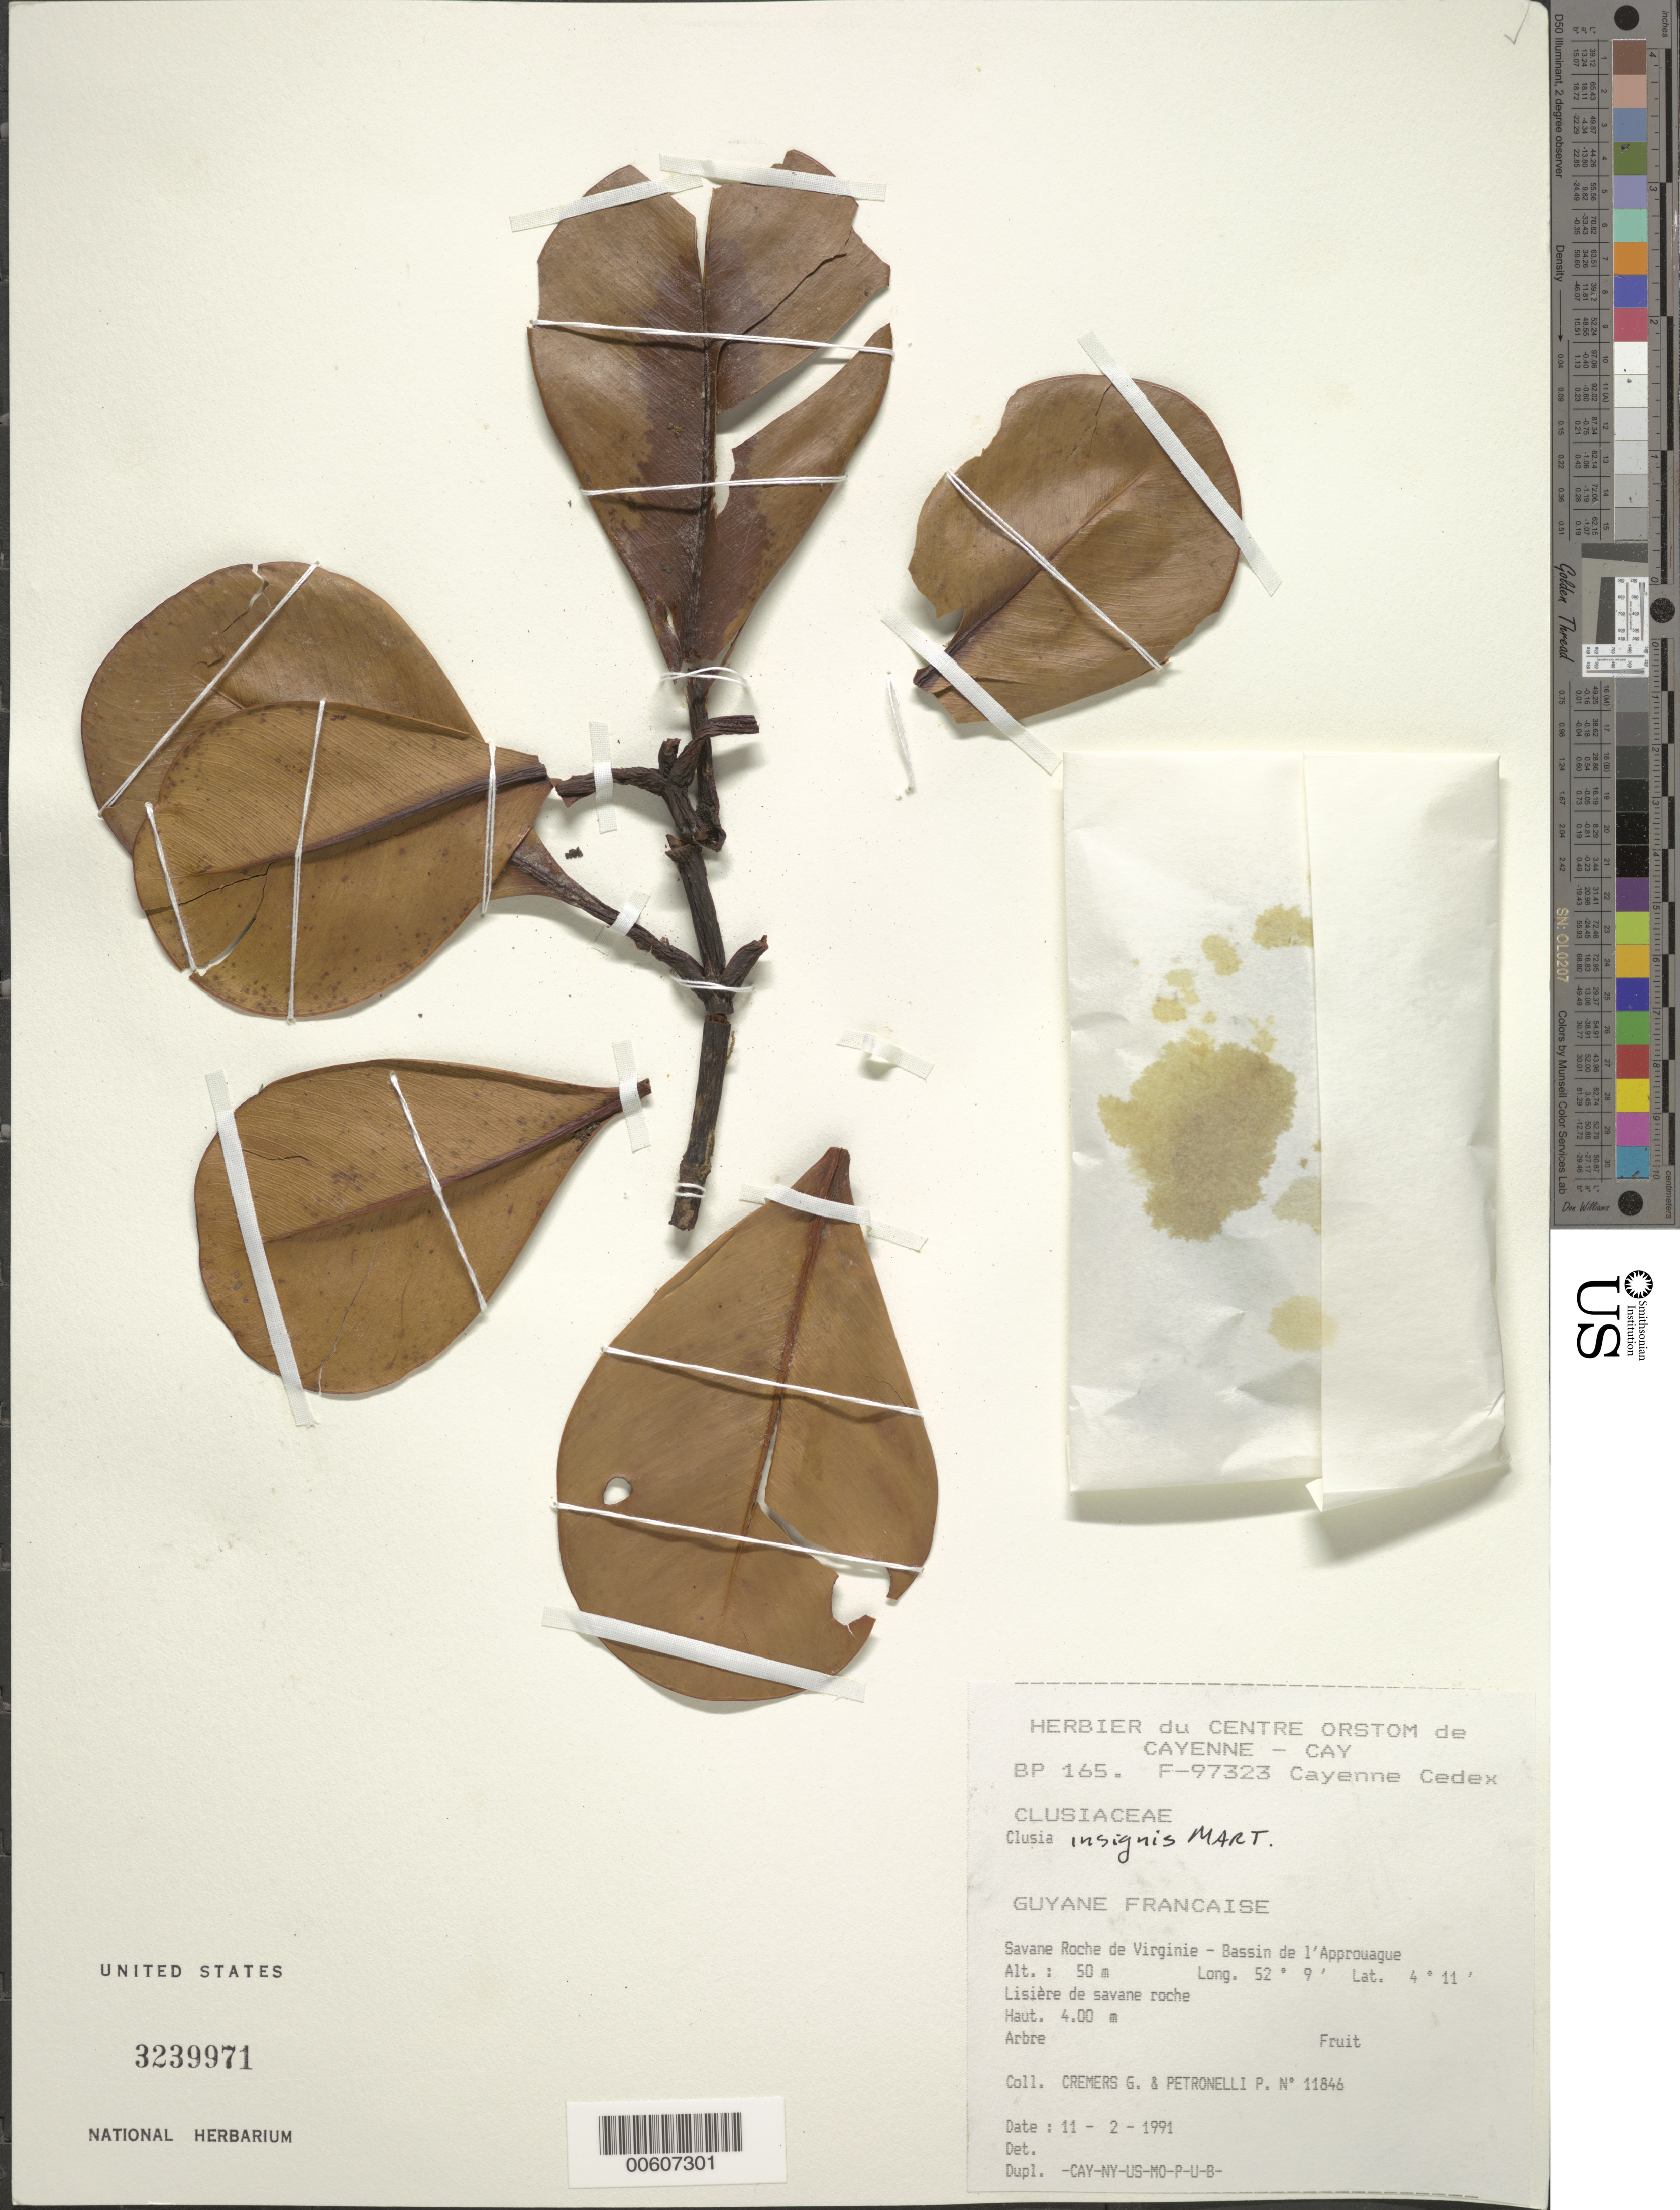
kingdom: Plantae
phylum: Tracheophyta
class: Magnoliopsida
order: Malpighiales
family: Clusiaceae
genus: Clusia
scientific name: Clusia insignis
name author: Mart.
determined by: Pipoly, J. J., III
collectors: G. Cremers & P. Petronelli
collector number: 11846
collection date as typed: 11-Feb-91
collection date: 1991-02-11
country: French Guiana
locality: Savane Roche de Virginie, Bassin de l'Approuague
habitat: Lisiere de savane roche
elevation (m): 50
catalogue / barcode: US 3239971